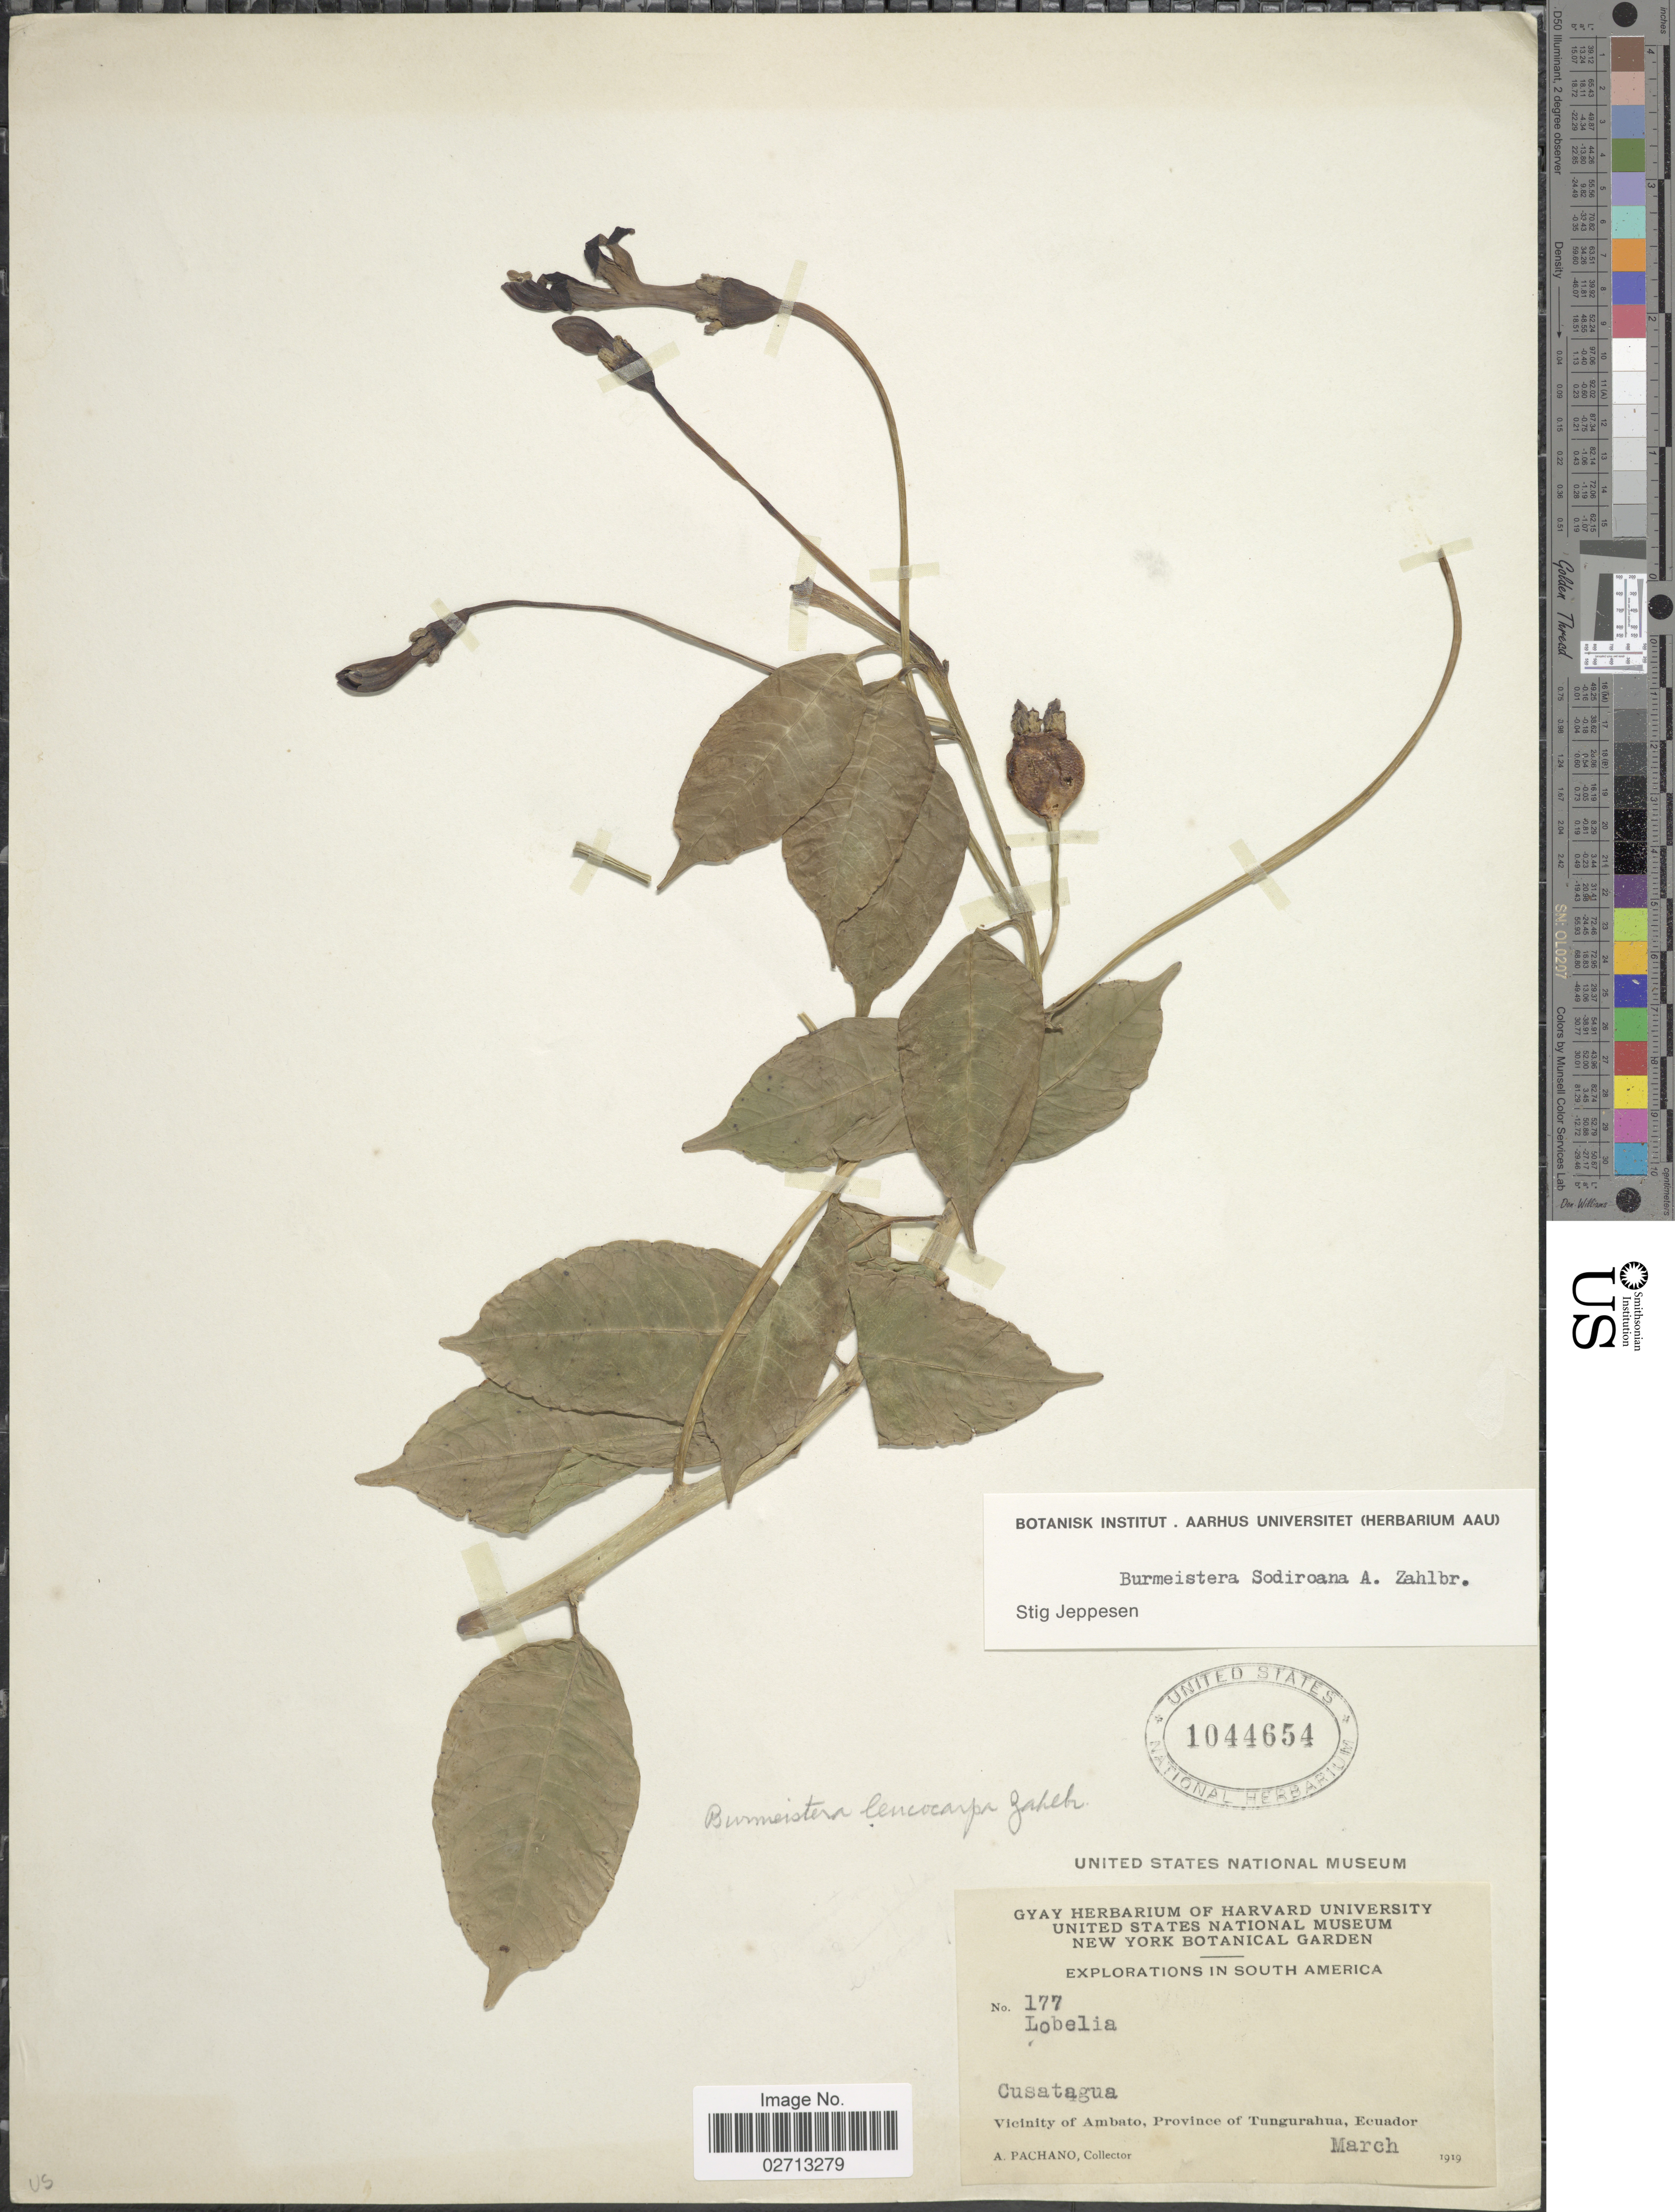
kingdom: Plantae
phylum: Tracheophyta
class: Magnoliopsida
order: Asterales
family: Campanulaceae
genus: Burmeistera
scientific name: Burmeistera sodiroana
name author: Zahlbr.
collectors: A. Pachano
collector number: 177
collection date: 1919-03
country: Ecuador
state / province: Tungurahua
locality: Cusatagua. Vicinity of Ambato.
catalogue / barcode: US 1044654